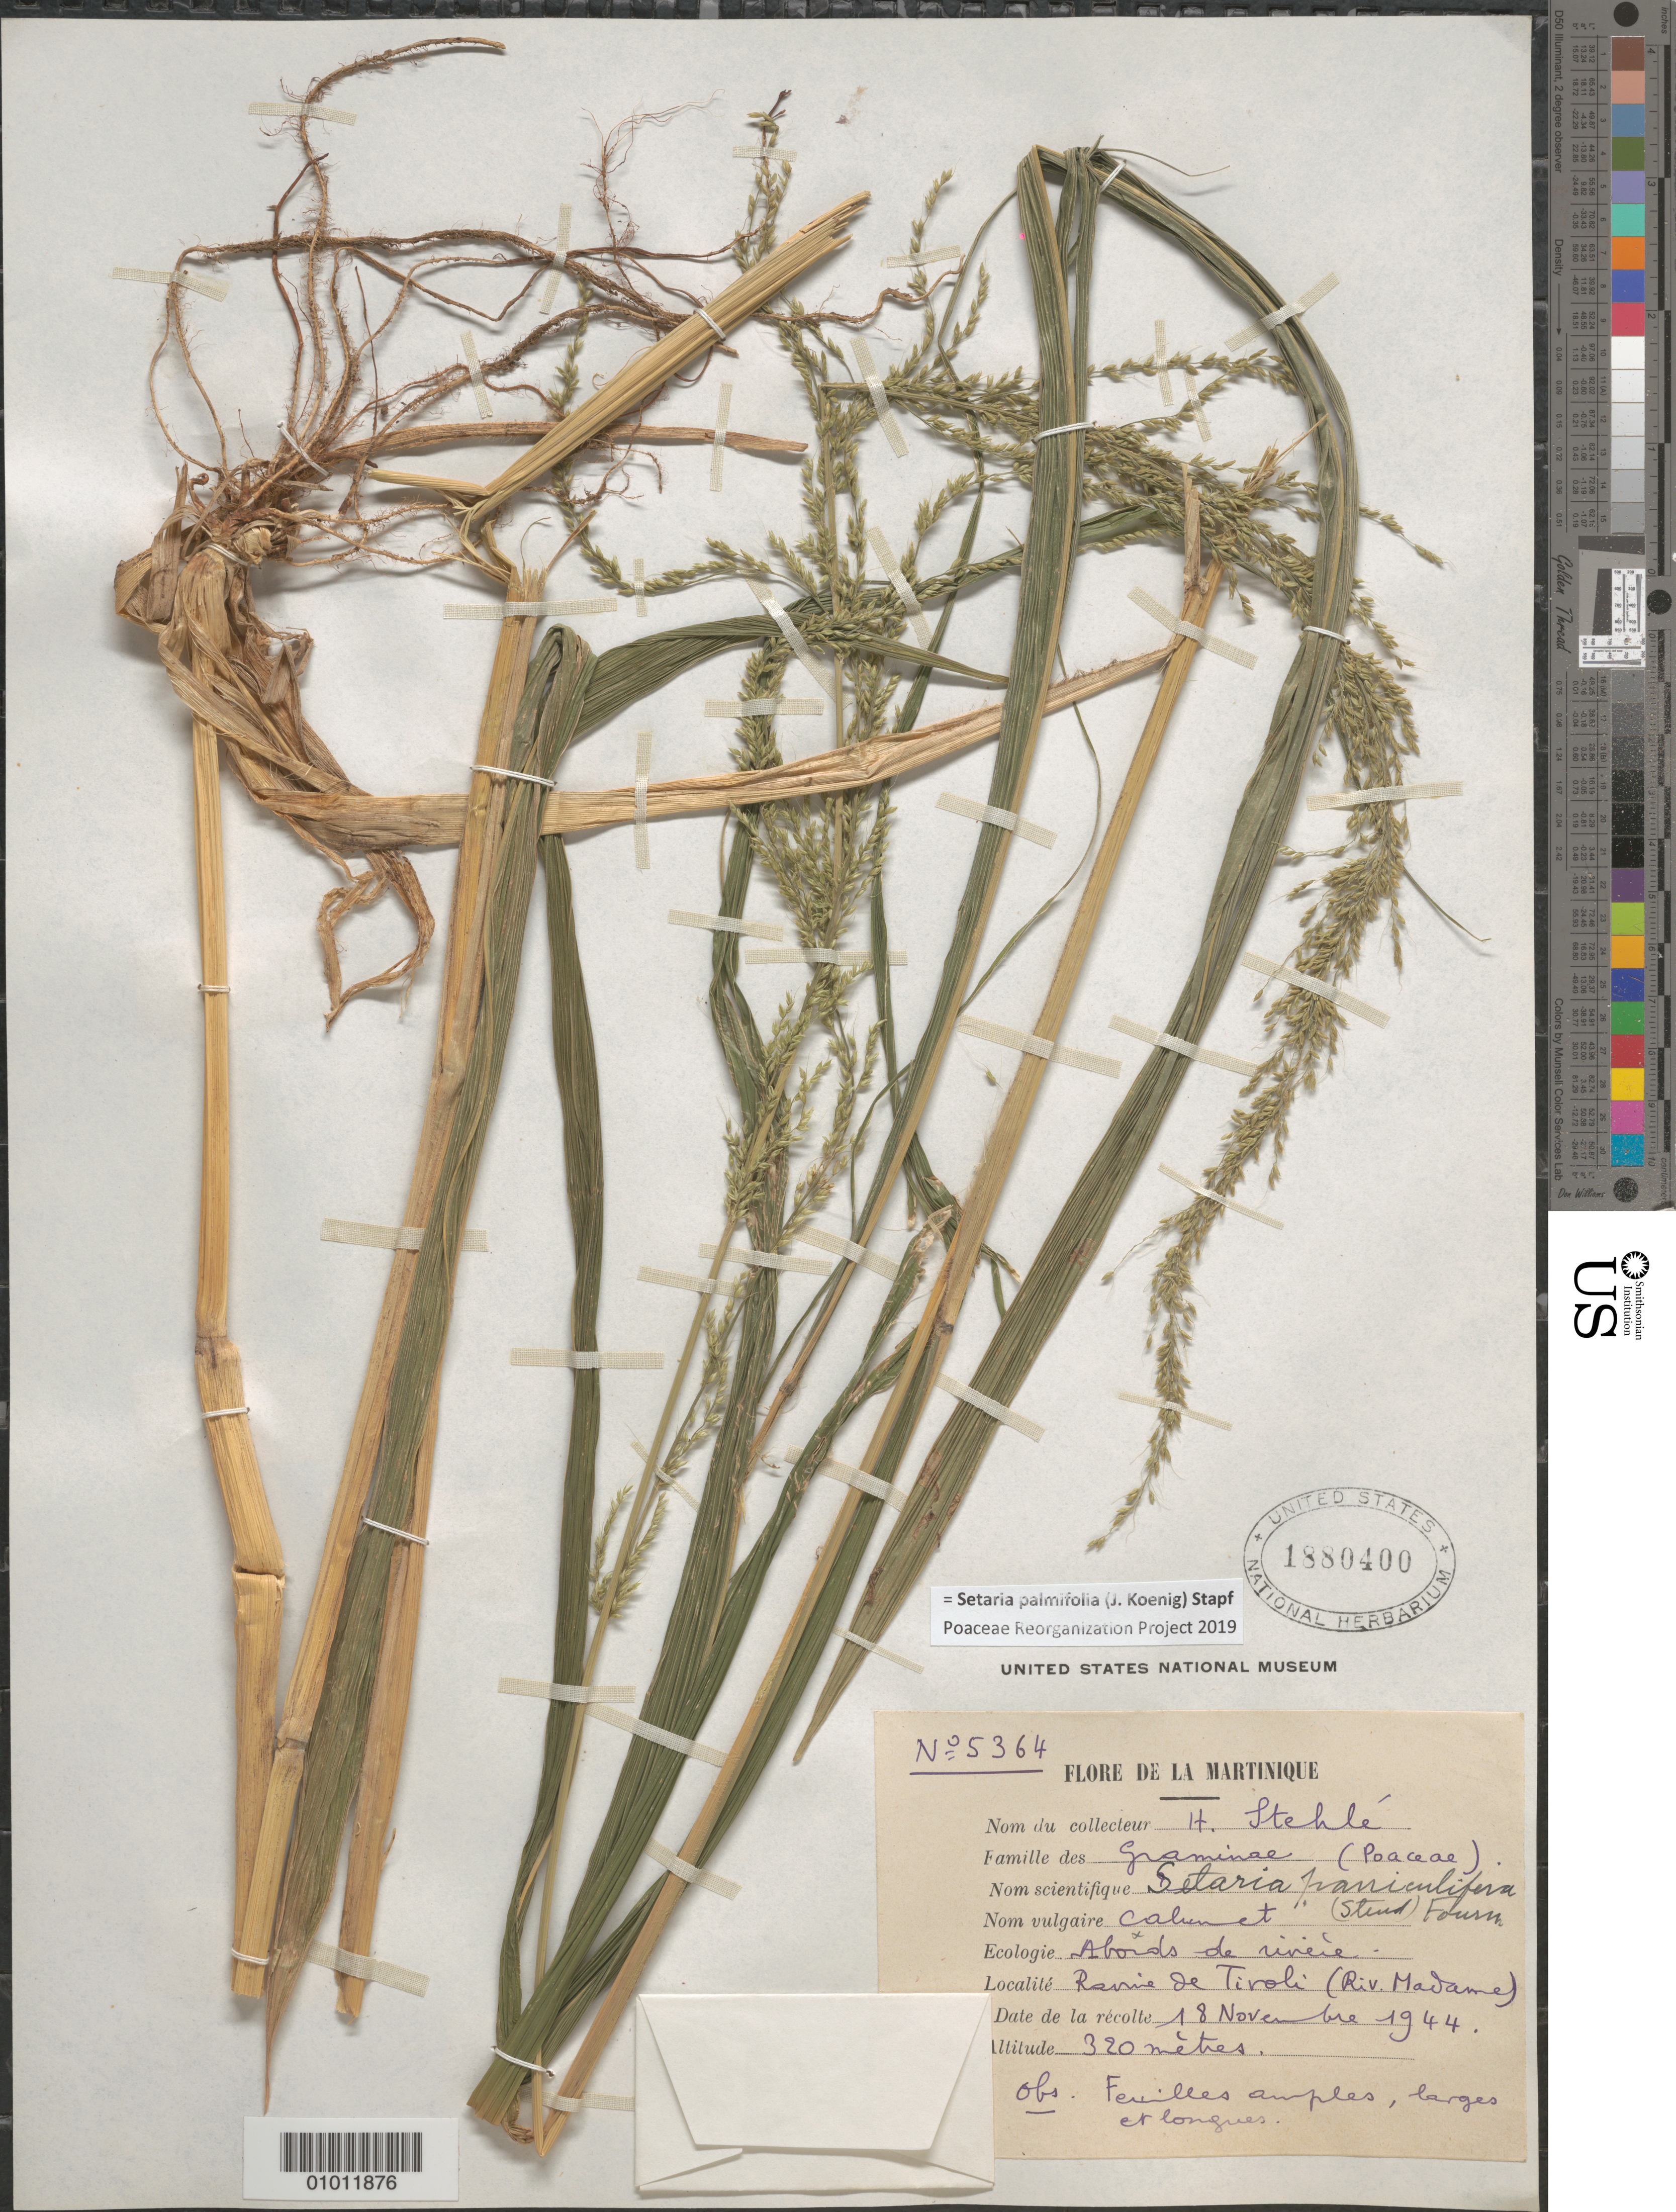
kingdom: Plantae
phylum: Tracheophyta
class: Liliopsida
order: Poales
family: Poaceae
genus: Setaria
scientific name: Setaria palmifolia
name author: (J. Koenig) Stapf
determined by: Poaceae Reorganization Project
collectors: H. Stehlé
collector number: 5364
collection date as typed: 18 Nov 1944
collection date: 1944-11-18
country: Martinique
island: Martinique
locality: Ravine de Tivoli, Riv. Madame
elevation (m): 320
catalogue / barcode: US 1880400